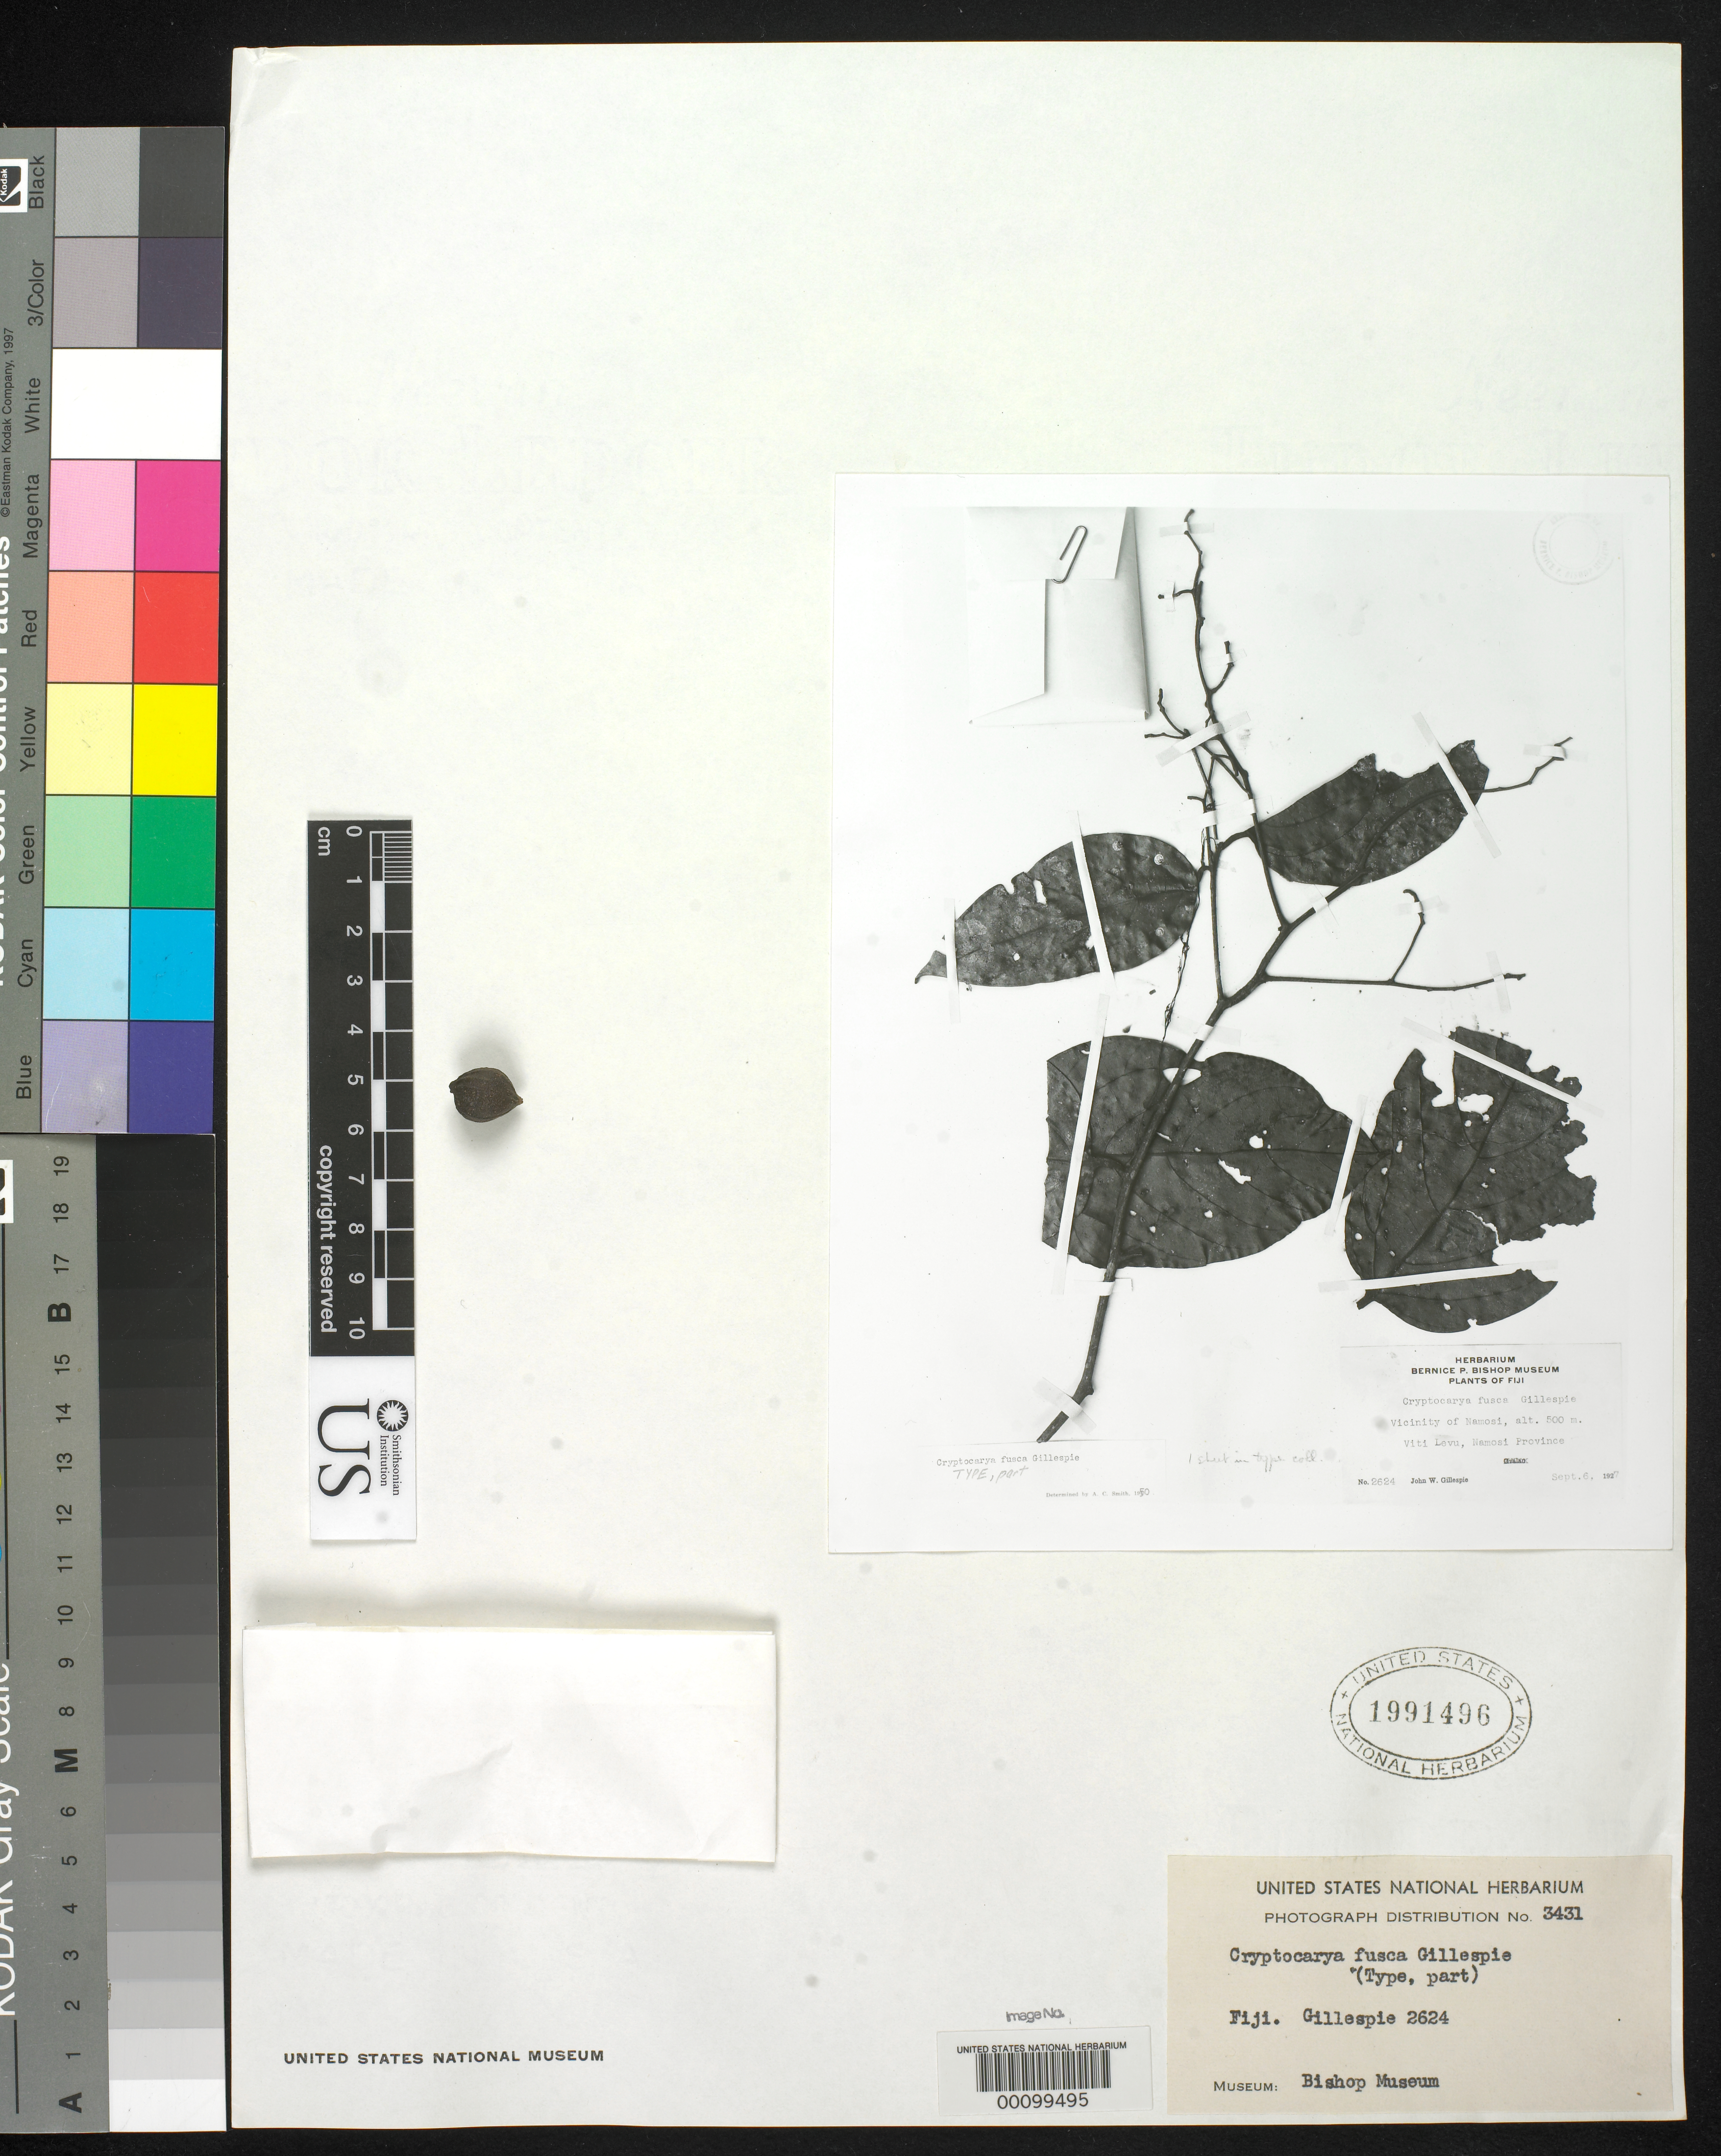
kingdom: Plantae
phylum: Tracheophyta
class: Magnoliopsida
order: Laurales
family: Lauraceae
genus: Cryptocarya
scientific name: Cryptocarya fusca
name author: Gillespie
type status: Isotype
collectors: J. W. Gillespie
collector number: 2624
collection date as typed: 06 Sep 1927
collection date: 1927-09-06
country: Fiji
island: Viti Levu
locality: Vicinity of Namosi Village. [Viti Levu Group]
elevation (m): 500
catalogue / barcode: US 1991496